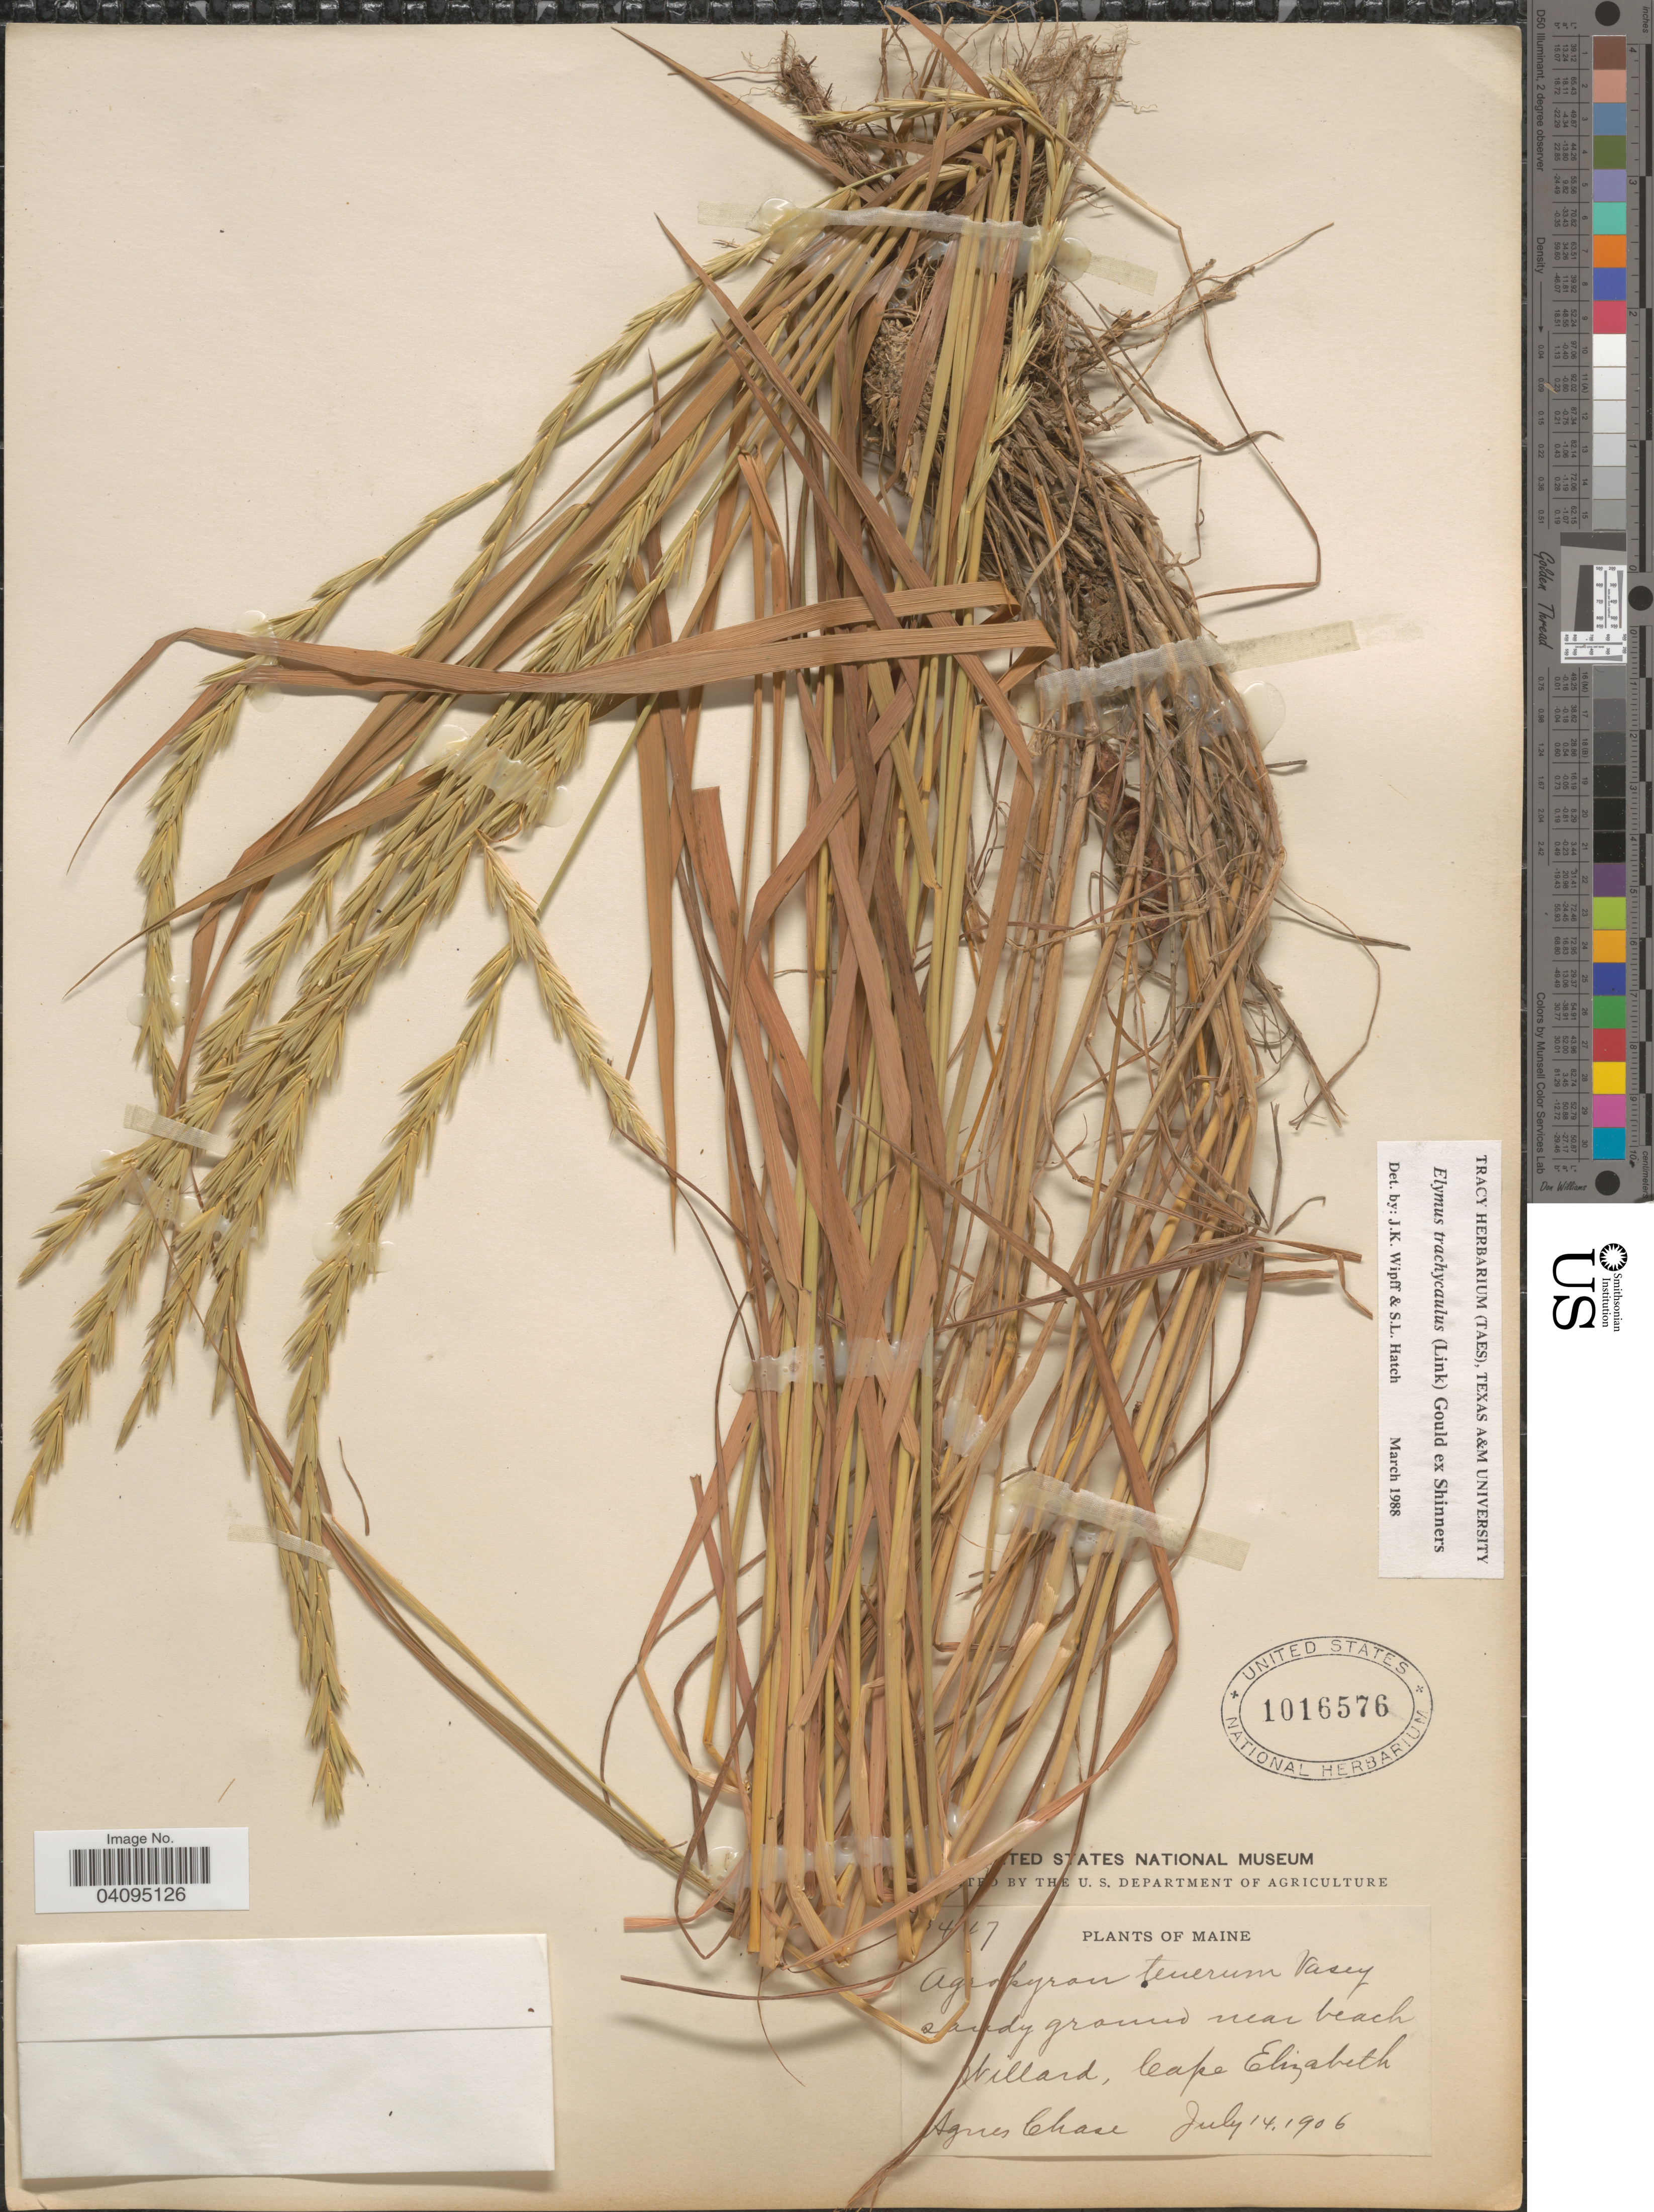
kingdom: Plantae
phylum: Tracheophyta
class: Liliopsida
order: Poales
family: Poaceae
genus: Elymus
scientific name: Elymus trachycaulus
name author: (Link) Gould ex Shinners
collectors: A. Chase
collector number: !4!7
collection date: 1906-07-14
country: United States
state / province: Maine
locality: Willard, Cape Elizabeth.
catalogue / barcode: US 1016576